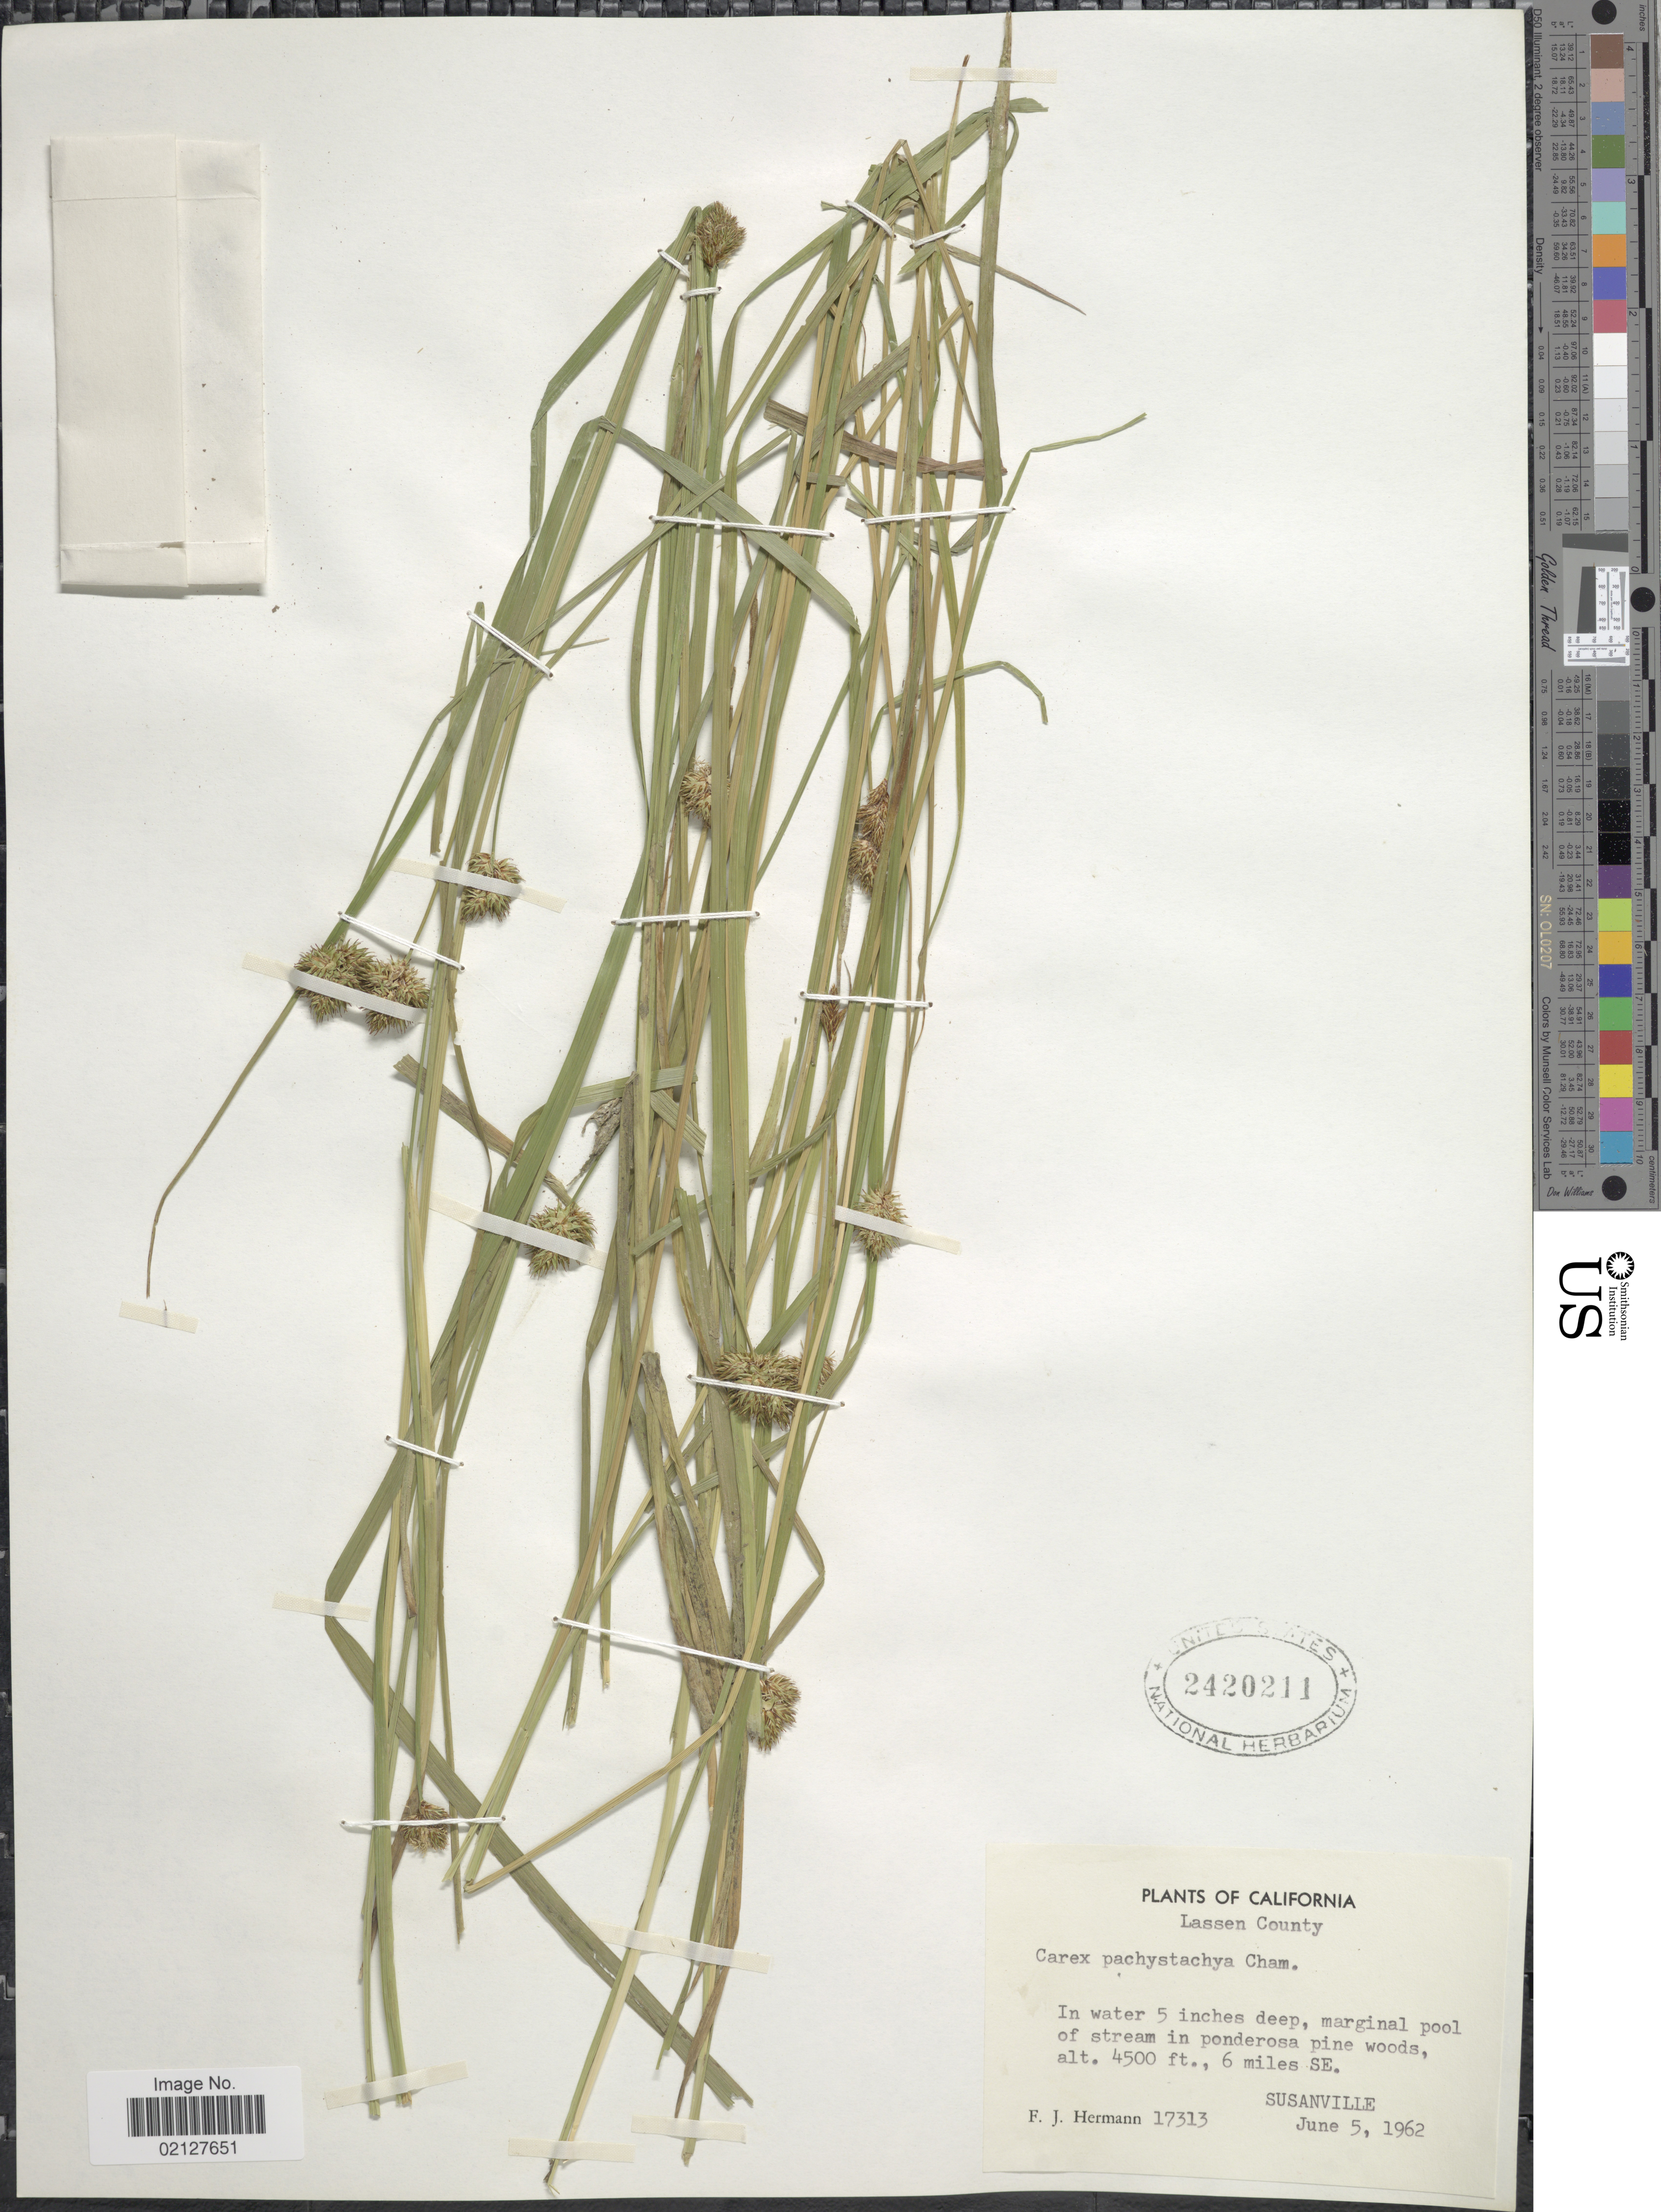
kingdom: Plantae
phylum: Tracheophyta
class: Liliopsida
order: Poales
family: Cyperaceae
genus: Carex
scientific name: Carex pachystachya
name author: Cham. ex Steud.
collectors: F. J. Hermann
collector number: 17313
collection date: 1962-06-05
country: United States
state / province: California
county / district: Lassen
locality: Lassen County. 6 miles SE. Susanville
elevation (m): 1372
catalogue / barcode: US 2420211